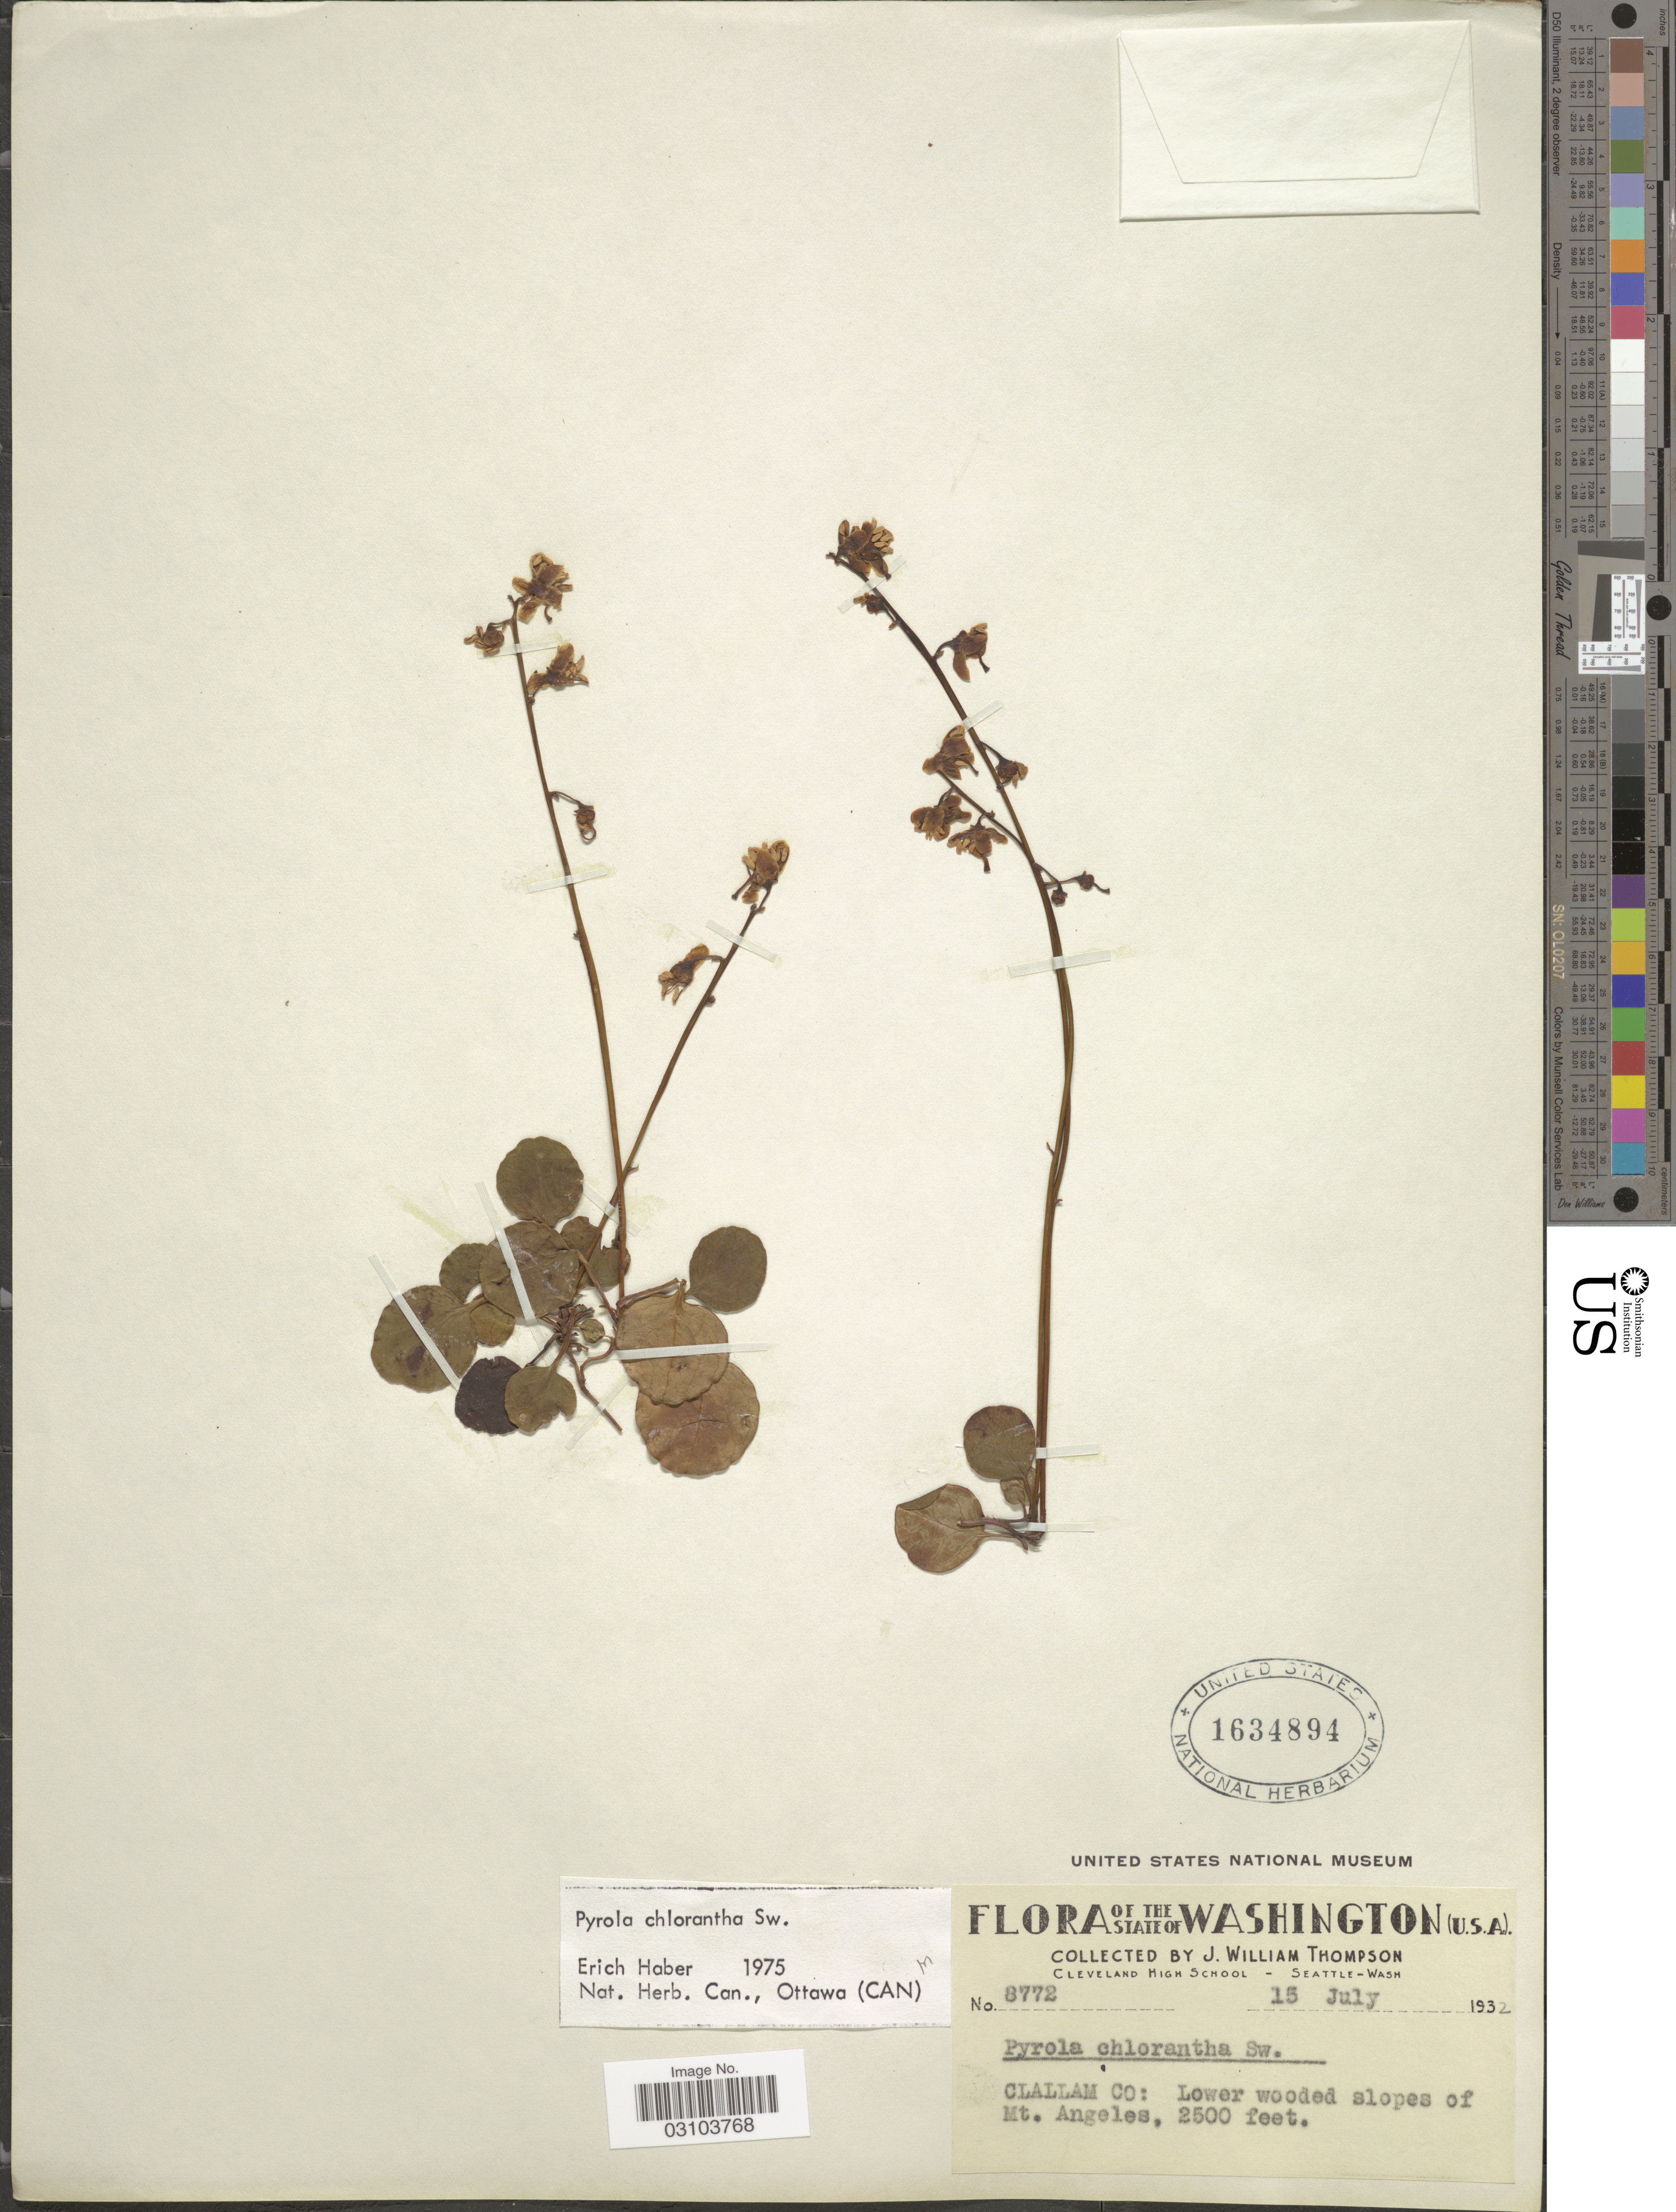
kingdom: Plantae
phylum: Tracheophyta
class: Magnoliopsida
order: Ericales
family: Ericaceae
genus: Pyrola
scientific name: Pyrola chlorantha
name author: Schweigg.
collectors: J. W. Thompson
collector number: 8772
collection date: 1932-07-15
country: United States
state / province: Washington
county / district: Clallam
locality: The State of Washington. Clallam Co: Lower wooded slopes of Mt. Angeles.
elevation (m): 762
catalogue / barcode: US 1634894